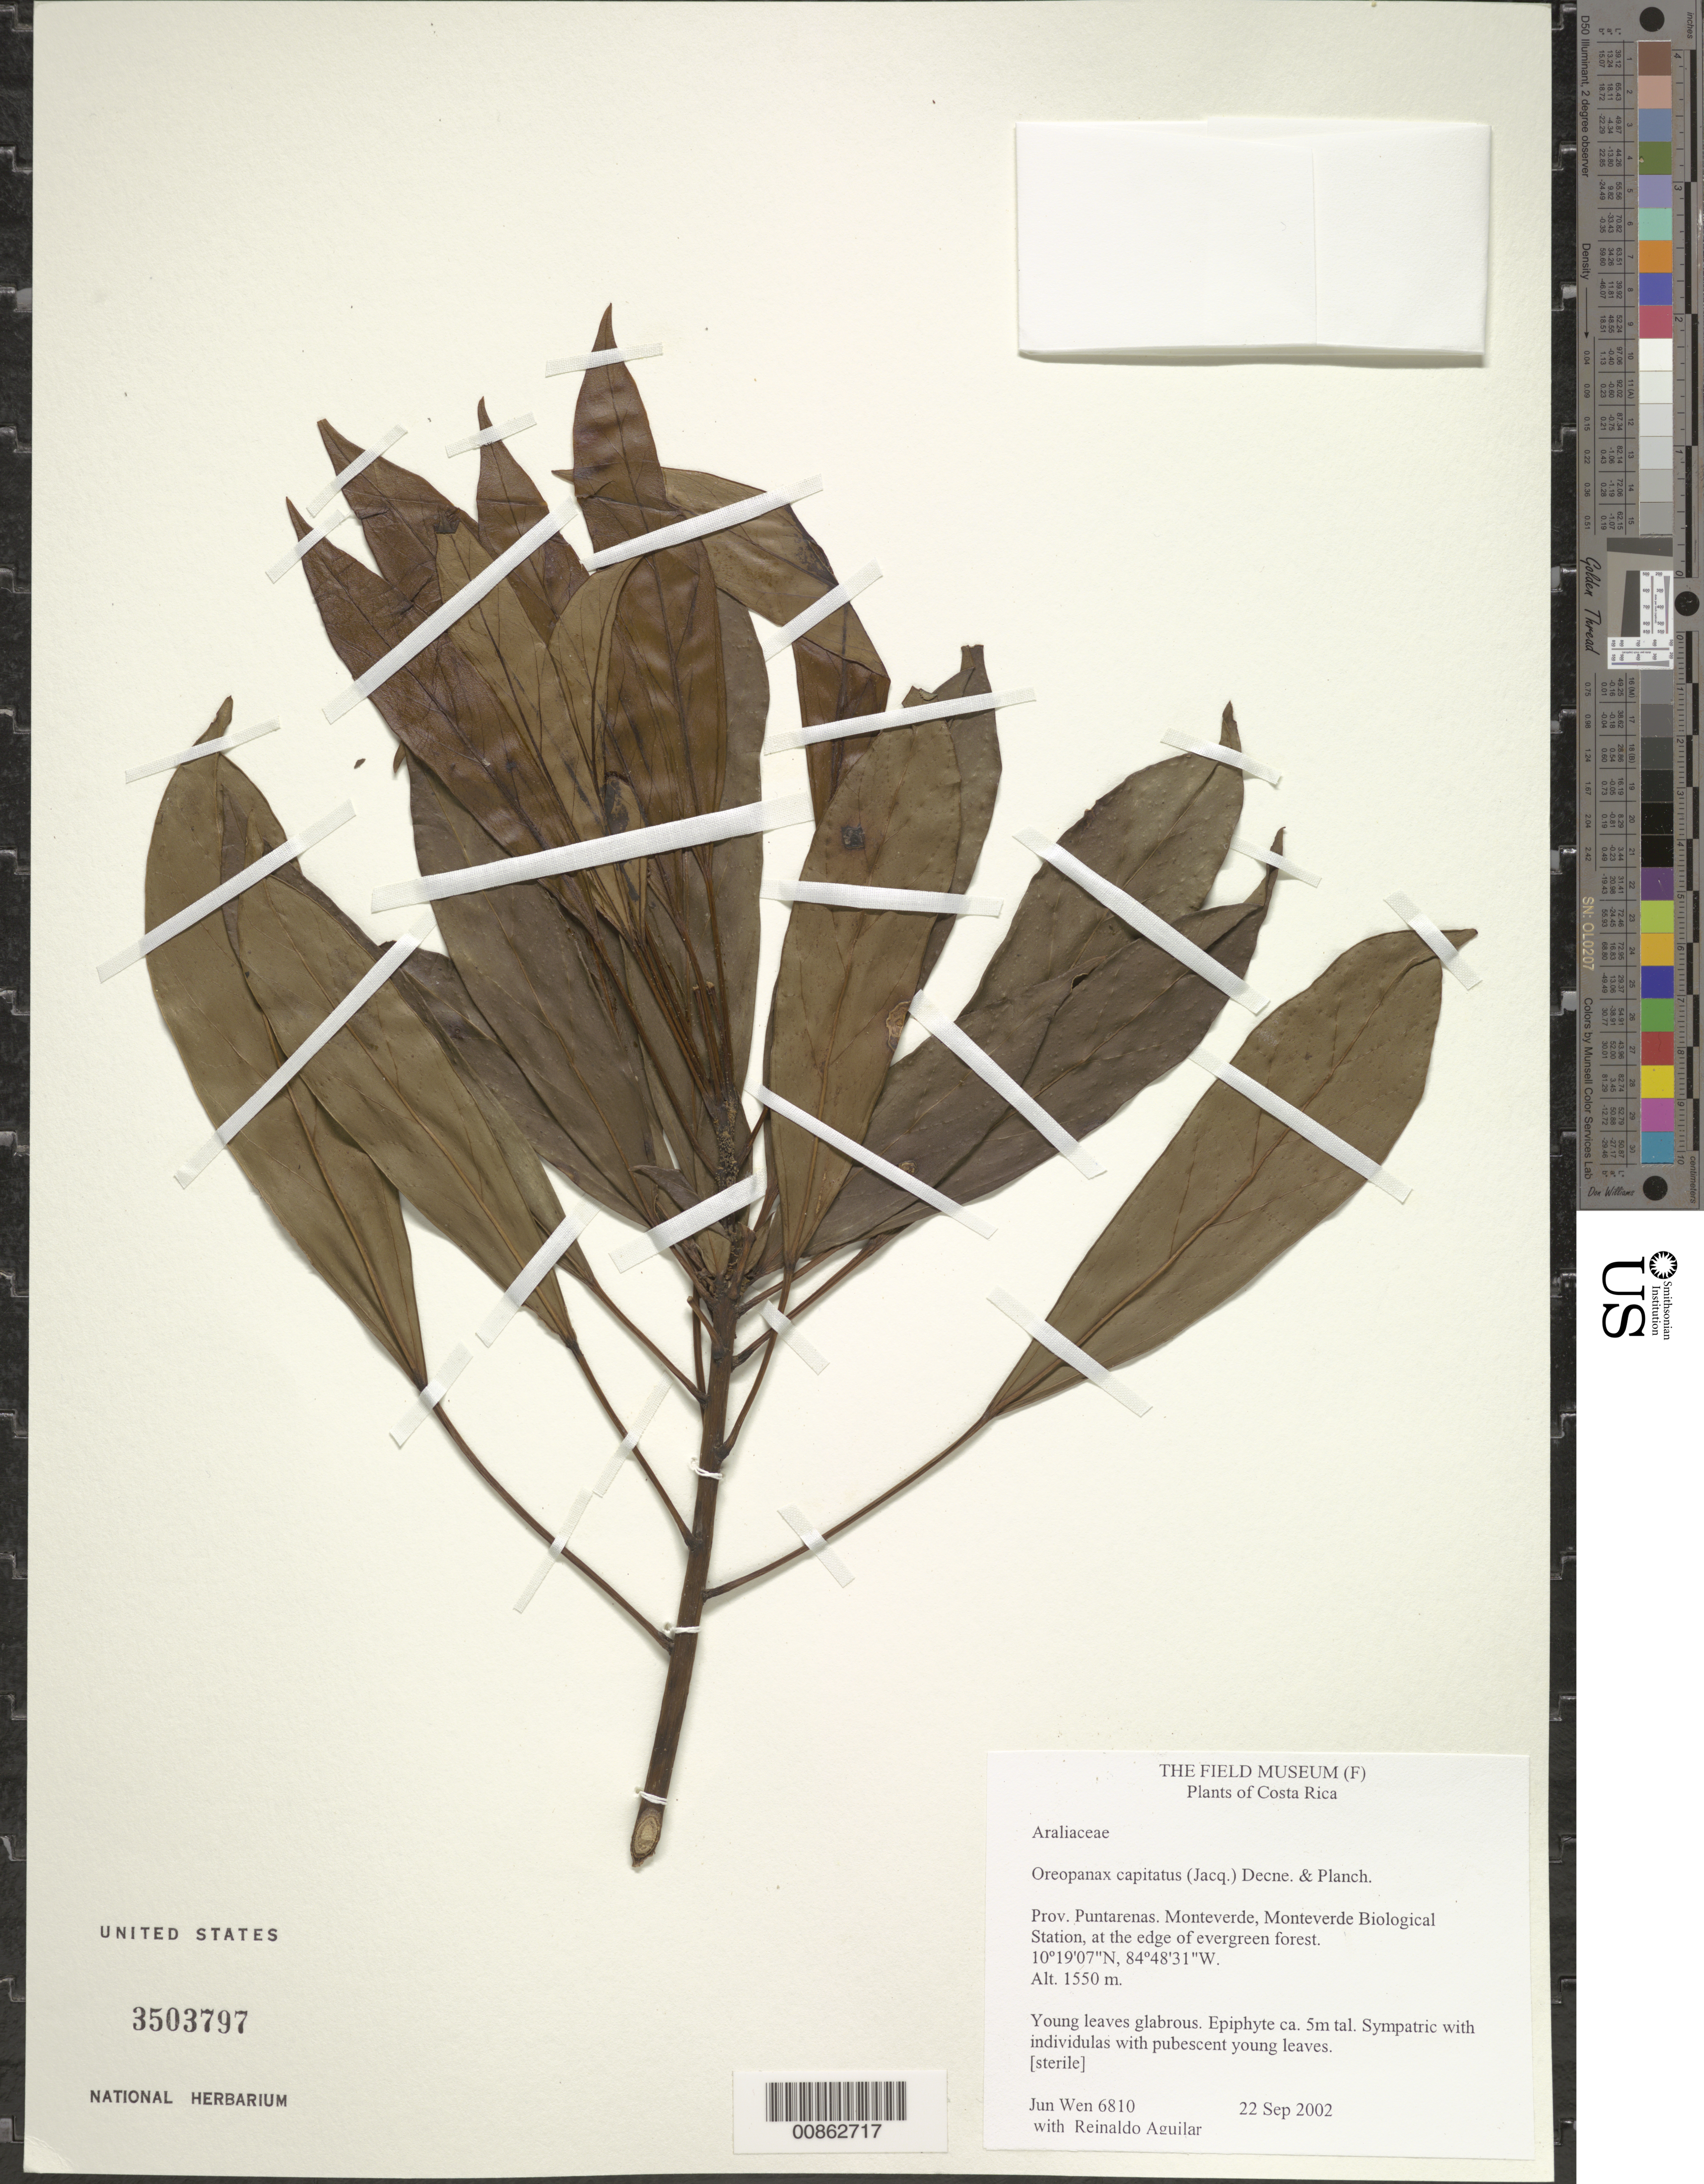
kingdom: Plantae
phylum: Tracheophyta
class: Magnoliopsida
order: Apiales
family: Araliaceae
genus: Oreopanax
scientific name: Oreopanax capitatus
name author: (Jacq.) Decne. & Planch.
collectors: J. Wen & R. Aguilar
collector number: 6810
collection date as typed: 22 Sep 2002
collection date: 2002-09-22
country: Costa Rica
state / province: Puntarenas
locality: Estacion Biologica Monteverde.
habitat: At the edge of evergreen forest.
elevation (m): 1580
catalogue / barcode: US 3503797